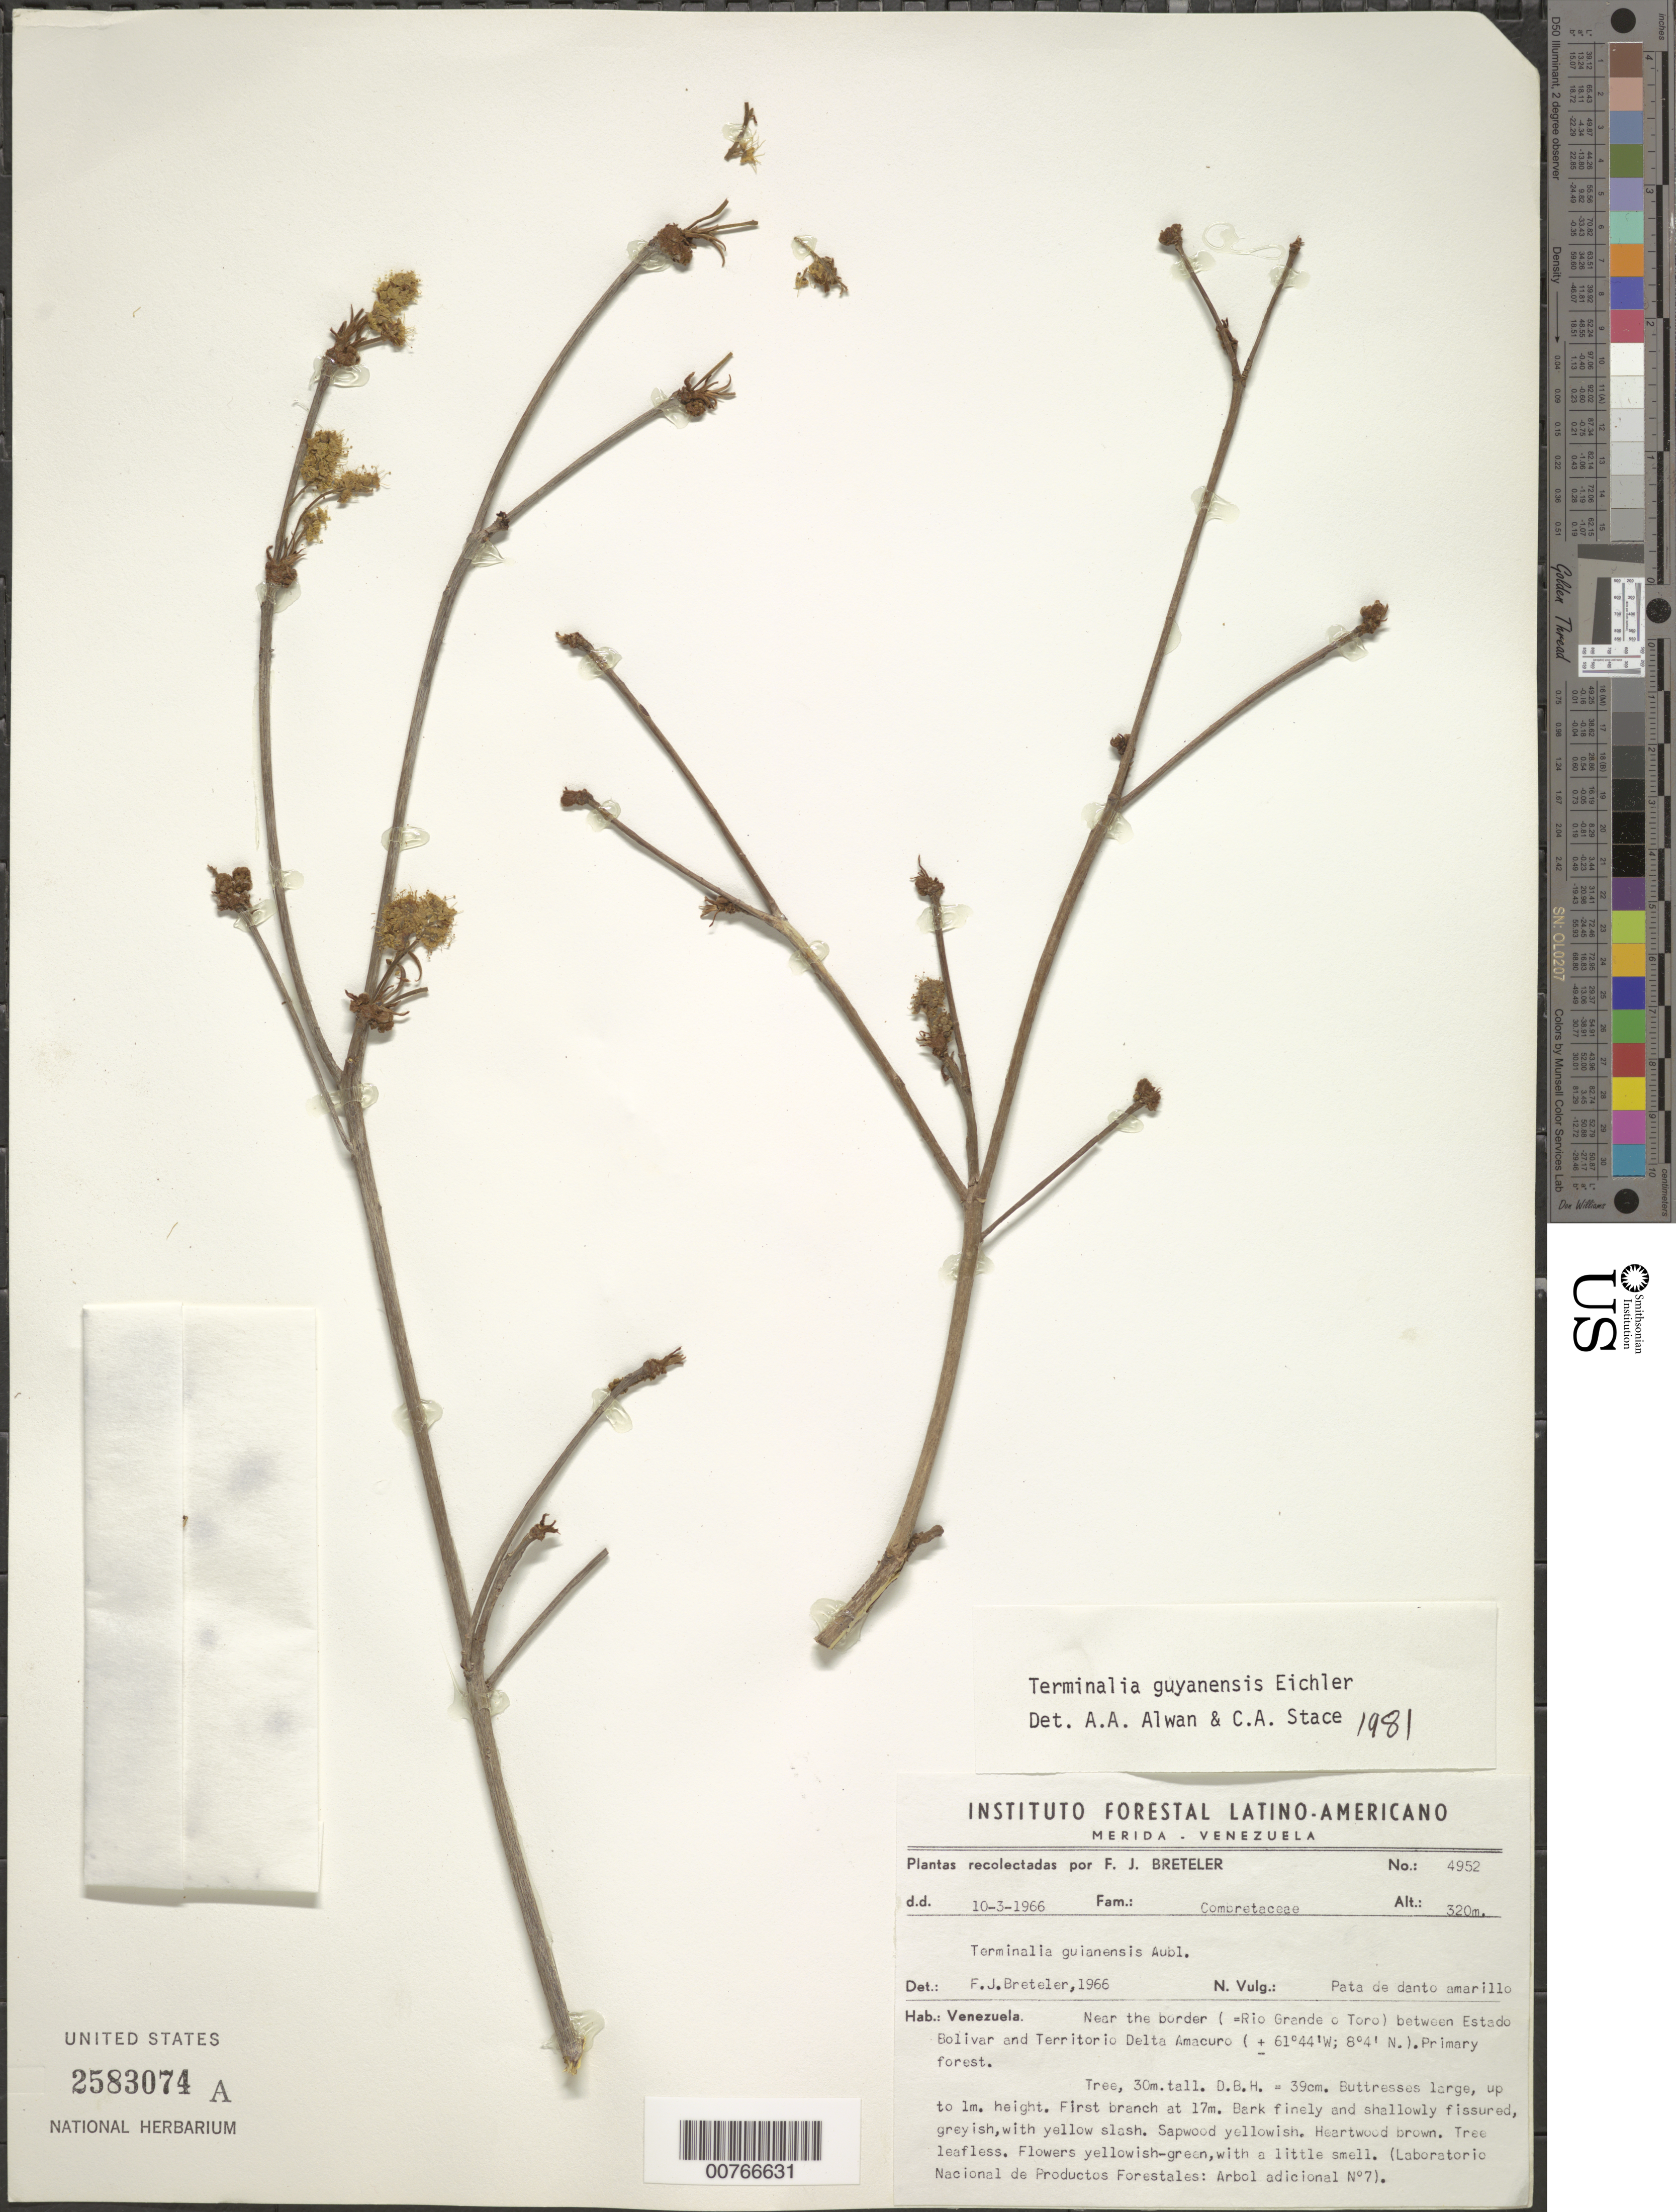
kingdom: Plantae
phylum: Tracheophyta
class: Magnoliopsida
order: Myrtales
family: Combretaceae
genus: Terminalia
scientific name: Terminalia guyanensis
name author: Eichler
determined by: Alwan, A. R.; Stace, C. A.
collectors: F. J. Breteler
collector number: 4952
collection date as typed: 10-Mar-66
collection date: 1966-03-10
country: Venezuela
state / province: Bolívar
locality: Río Grande o Toro, near border between Estado Bolívar and Territorío Delta Amacuro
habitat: Primary forest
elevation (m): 320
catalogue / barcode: US 2583074A